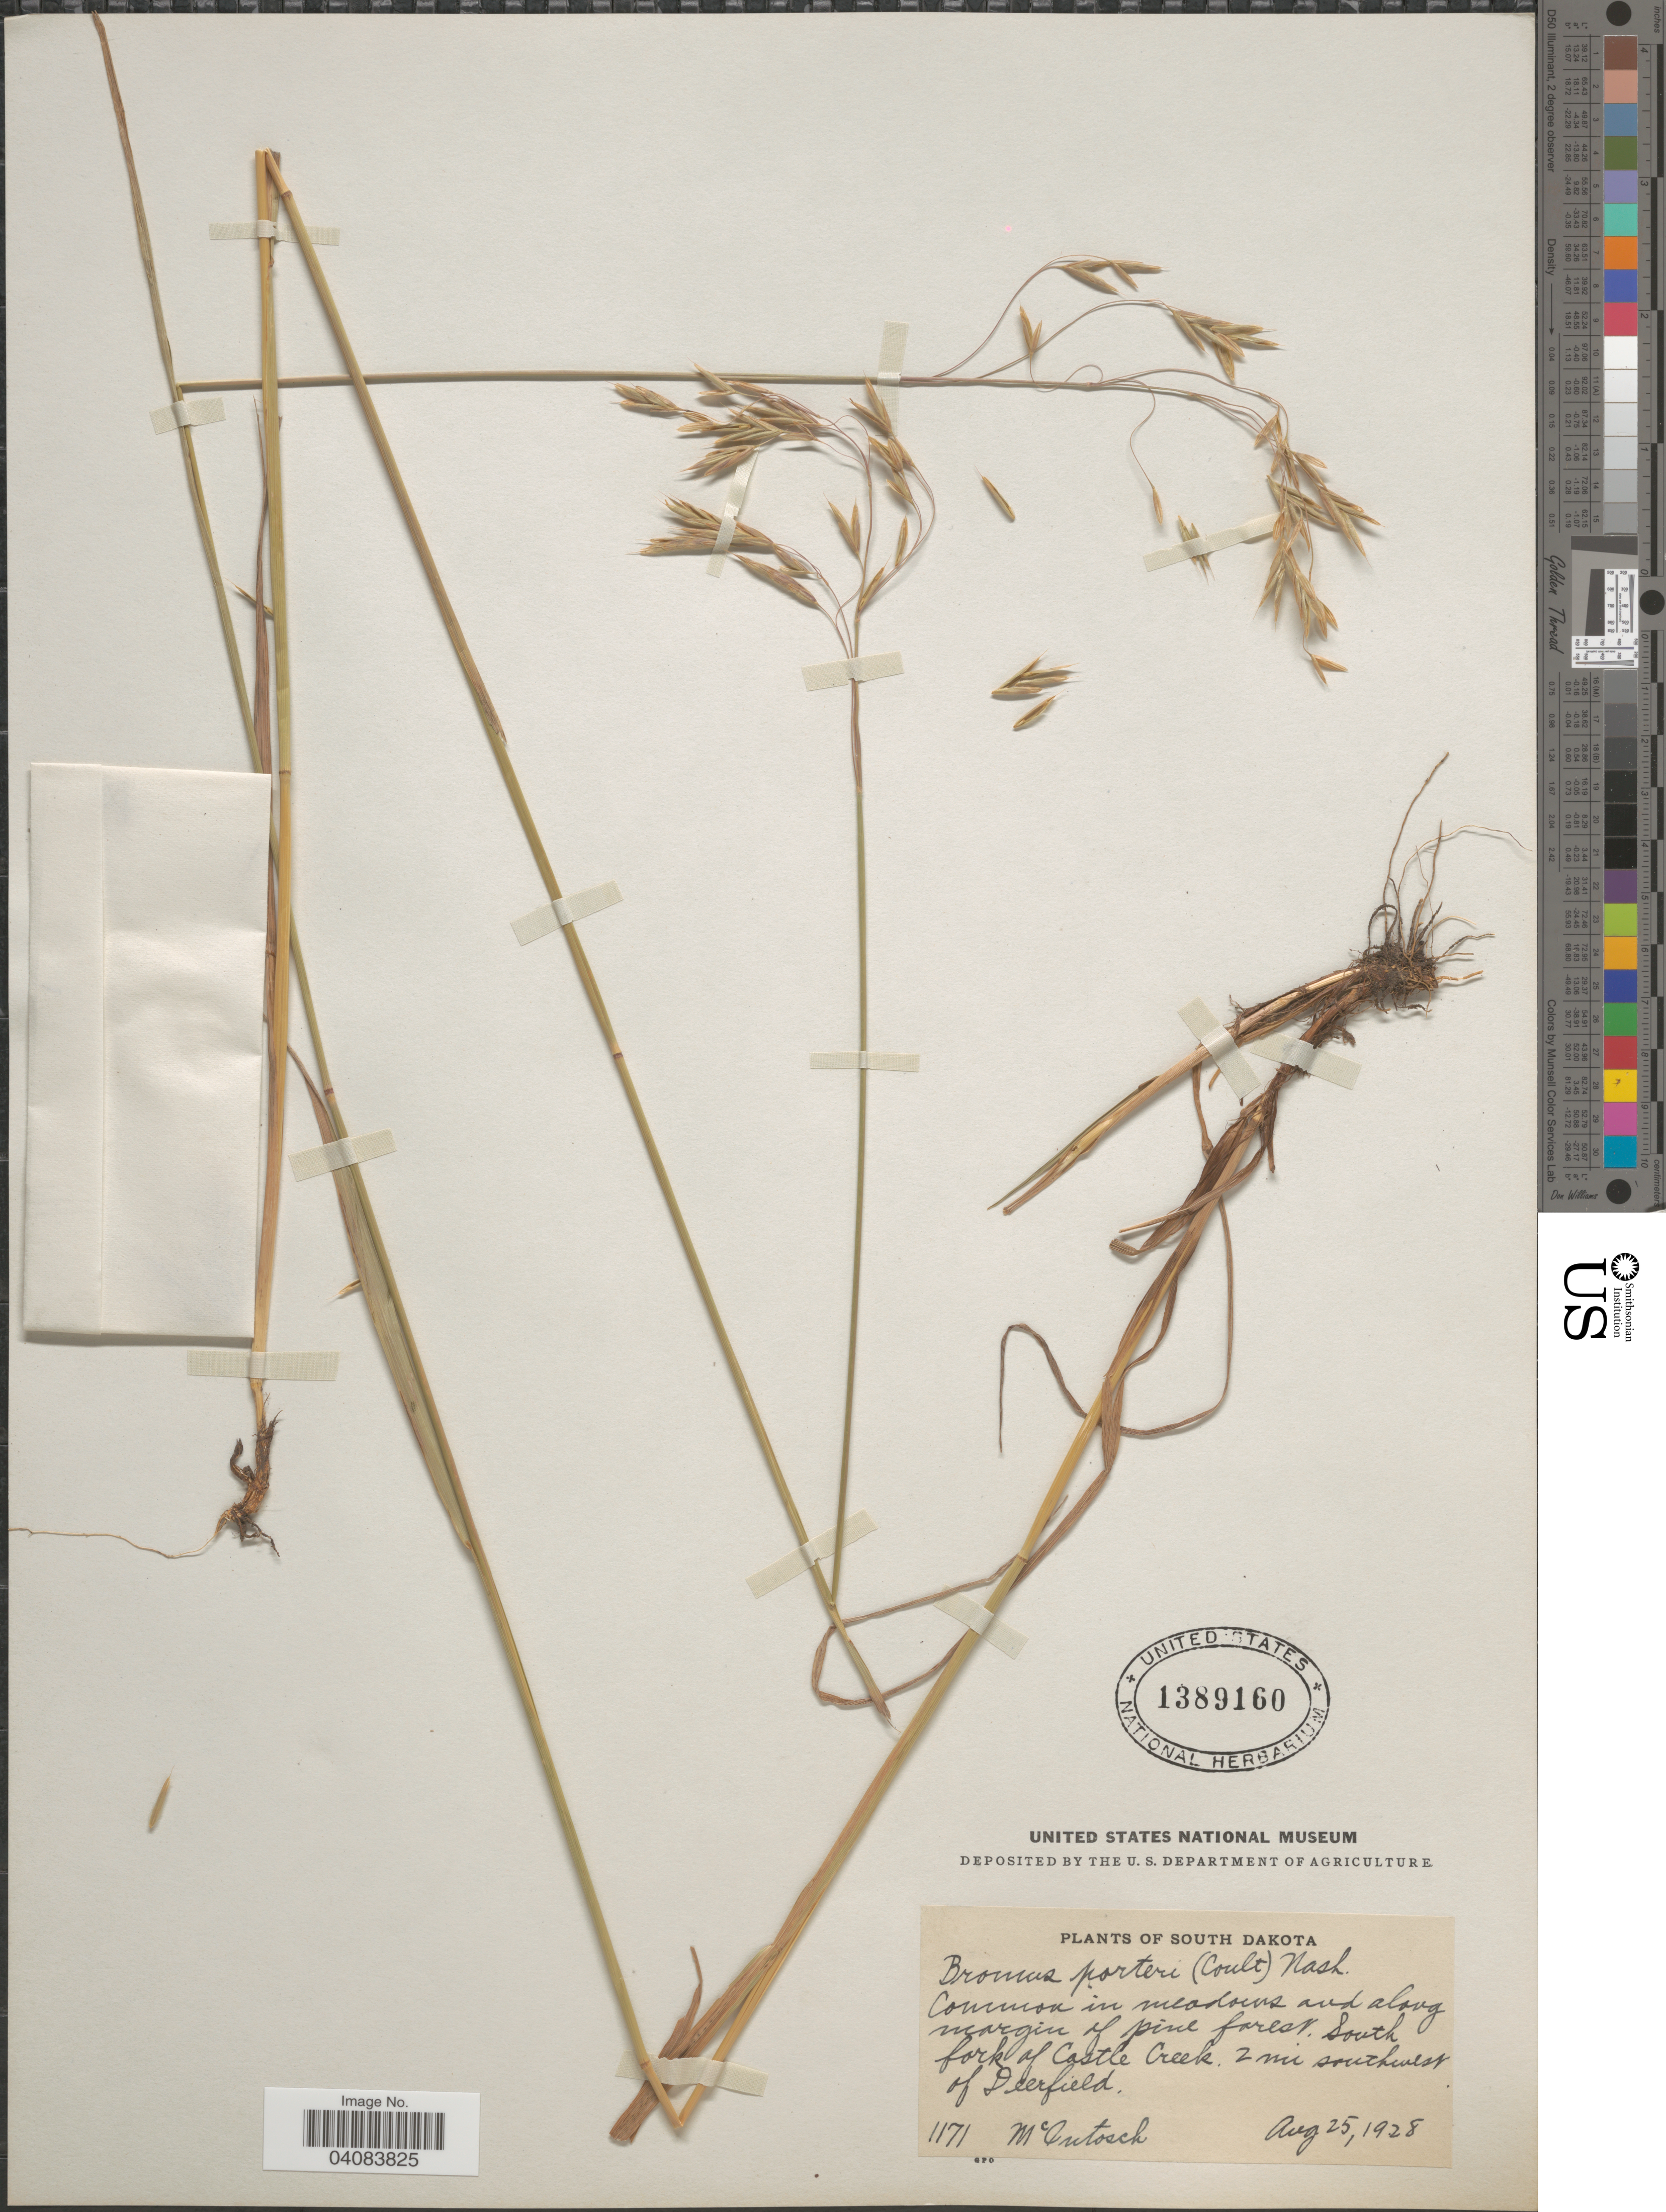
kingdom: Plantae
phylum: Tracheophyta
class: Liliopsida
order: Poales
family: Poaceae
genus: Bromus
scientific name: Bromus porteri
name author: (J.M. Coult.) Nash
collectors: McIntosch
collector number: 1171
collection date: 1928-08-25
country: United States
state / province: South Dakota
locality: South fork of Castle Creek. 2 mi. southeast of Deerfield.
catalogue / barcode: US 1389160